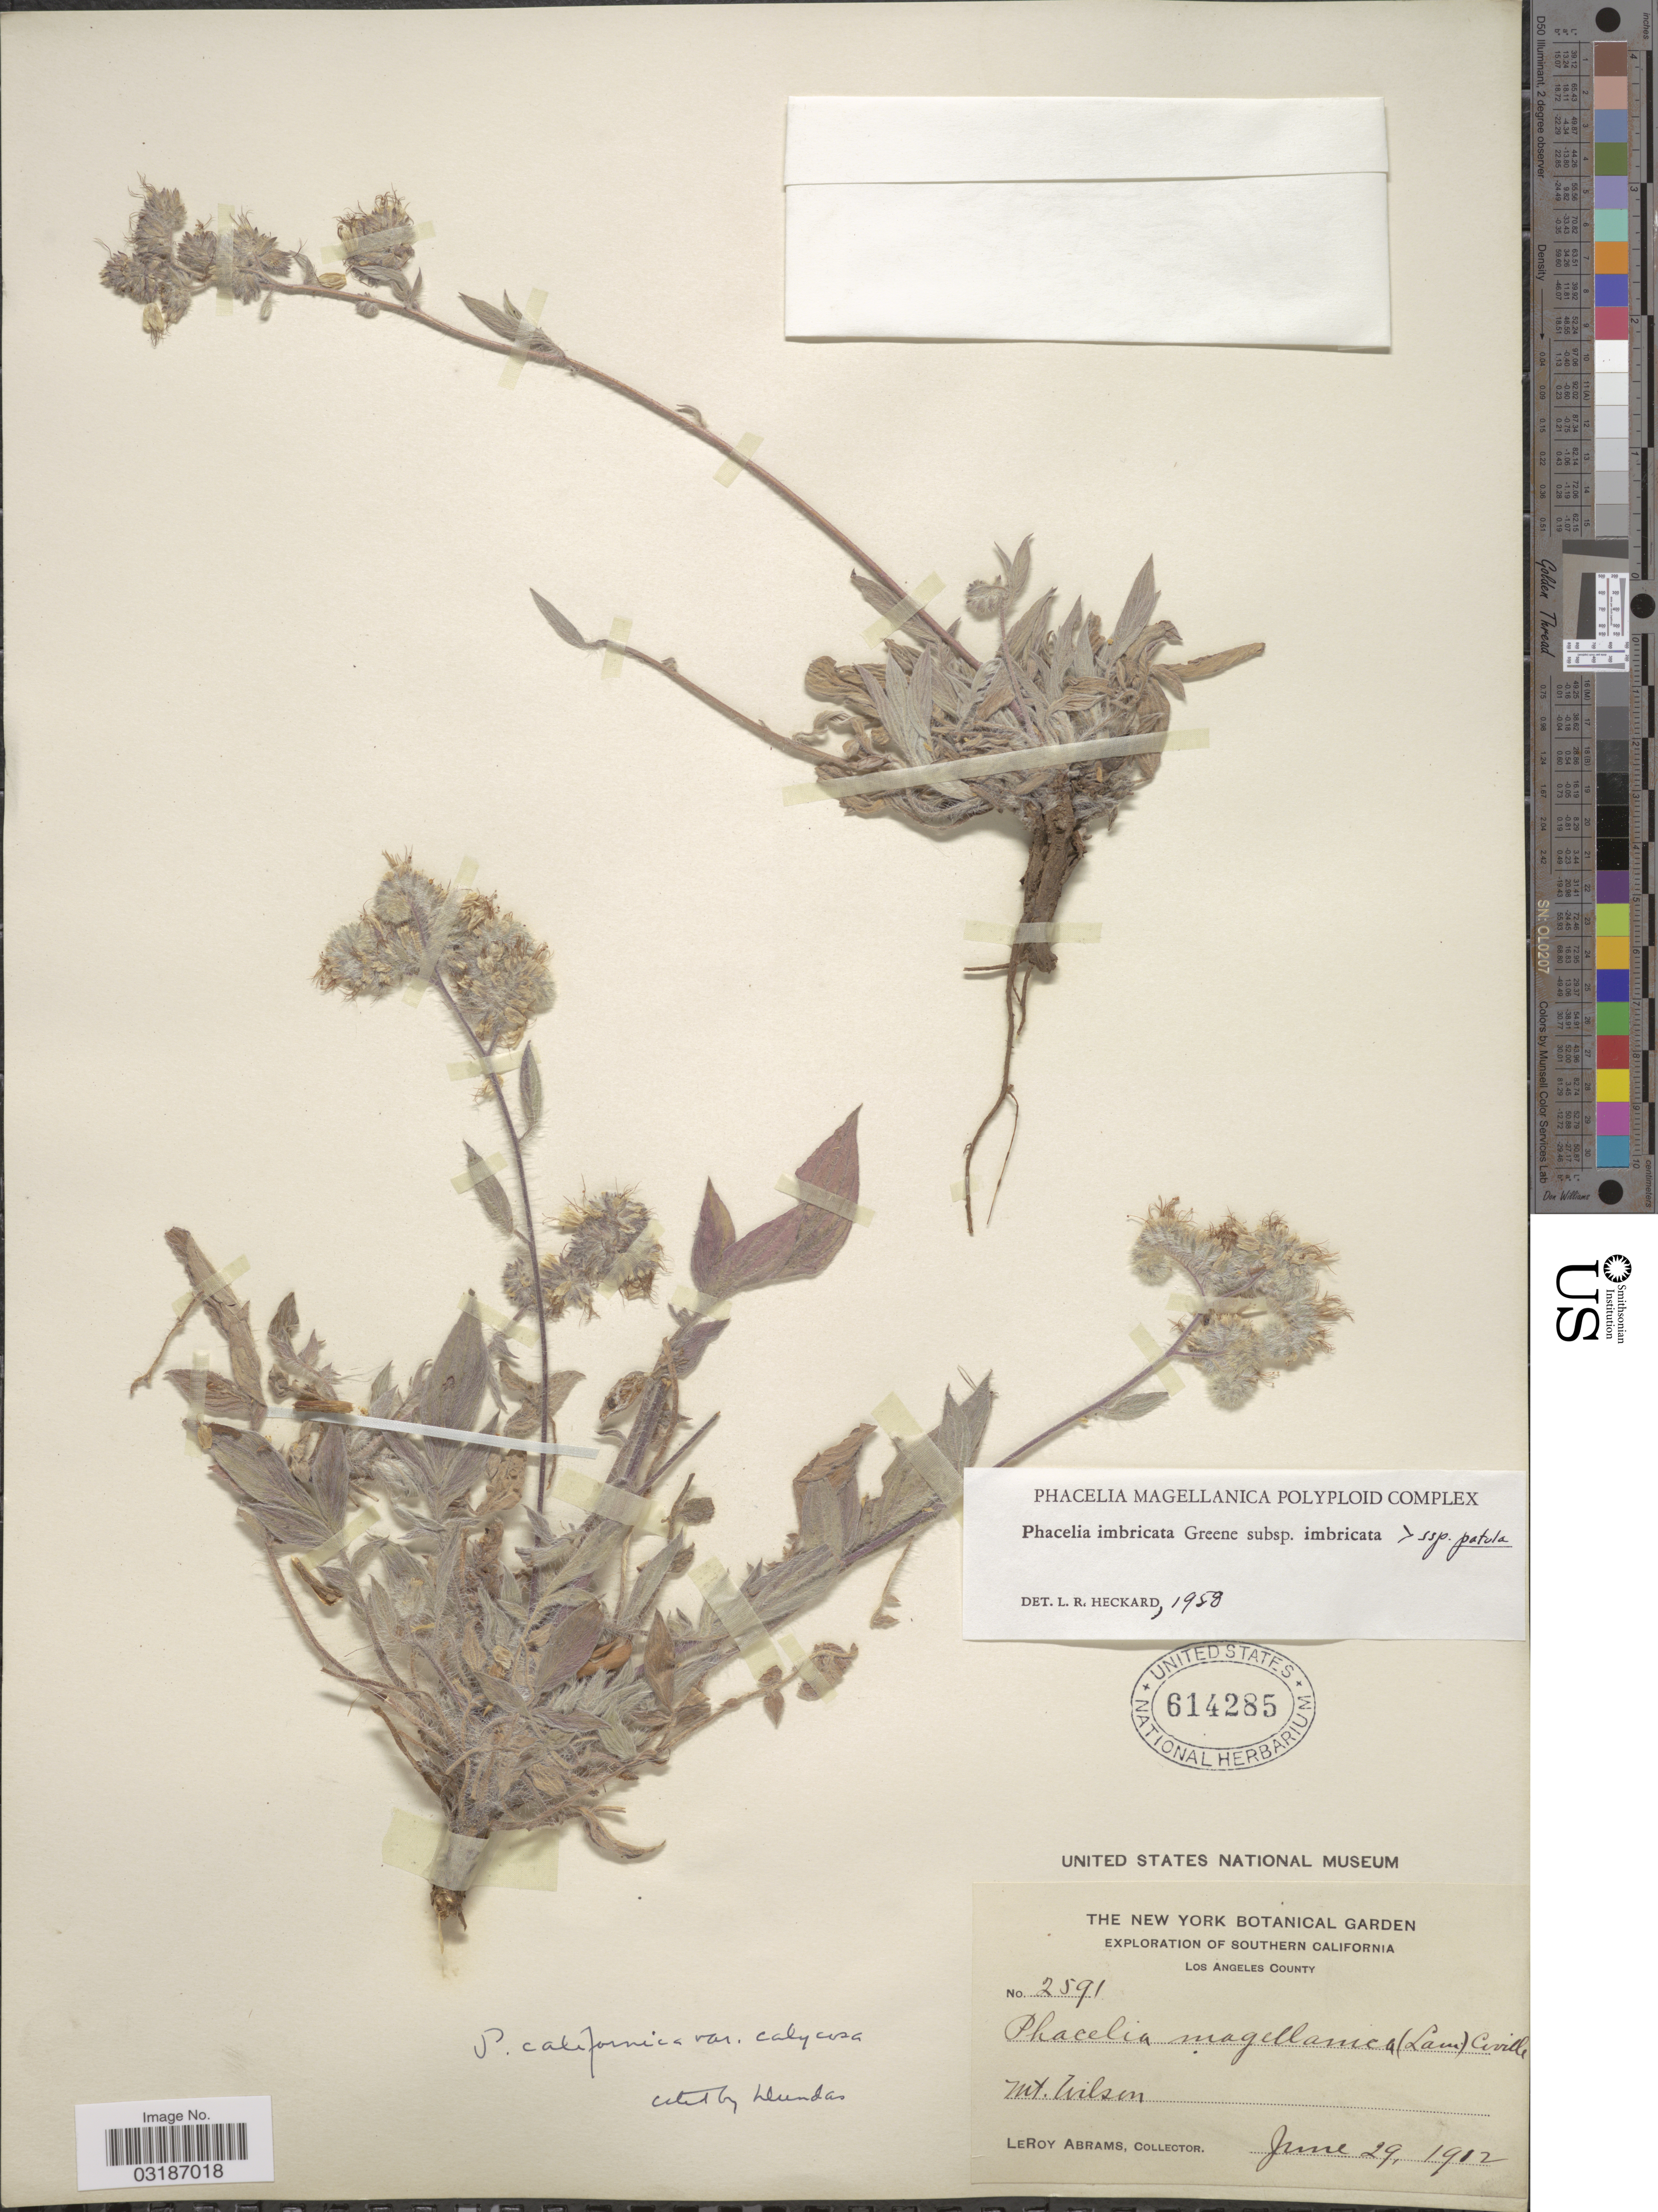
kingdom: Plantae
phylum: Tracheophyta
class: Magnoliopsida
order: Boraginales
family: Hydrophyllaceae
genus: Phacelia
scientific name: Phacelia imbricata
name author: Greene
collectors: L. Abrams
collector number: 2591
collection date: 1912-06-29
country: United States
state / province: California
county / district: Los Angeles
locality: Southern California. Los Angeles County. Mt. Wilson.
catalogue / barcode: US 614285